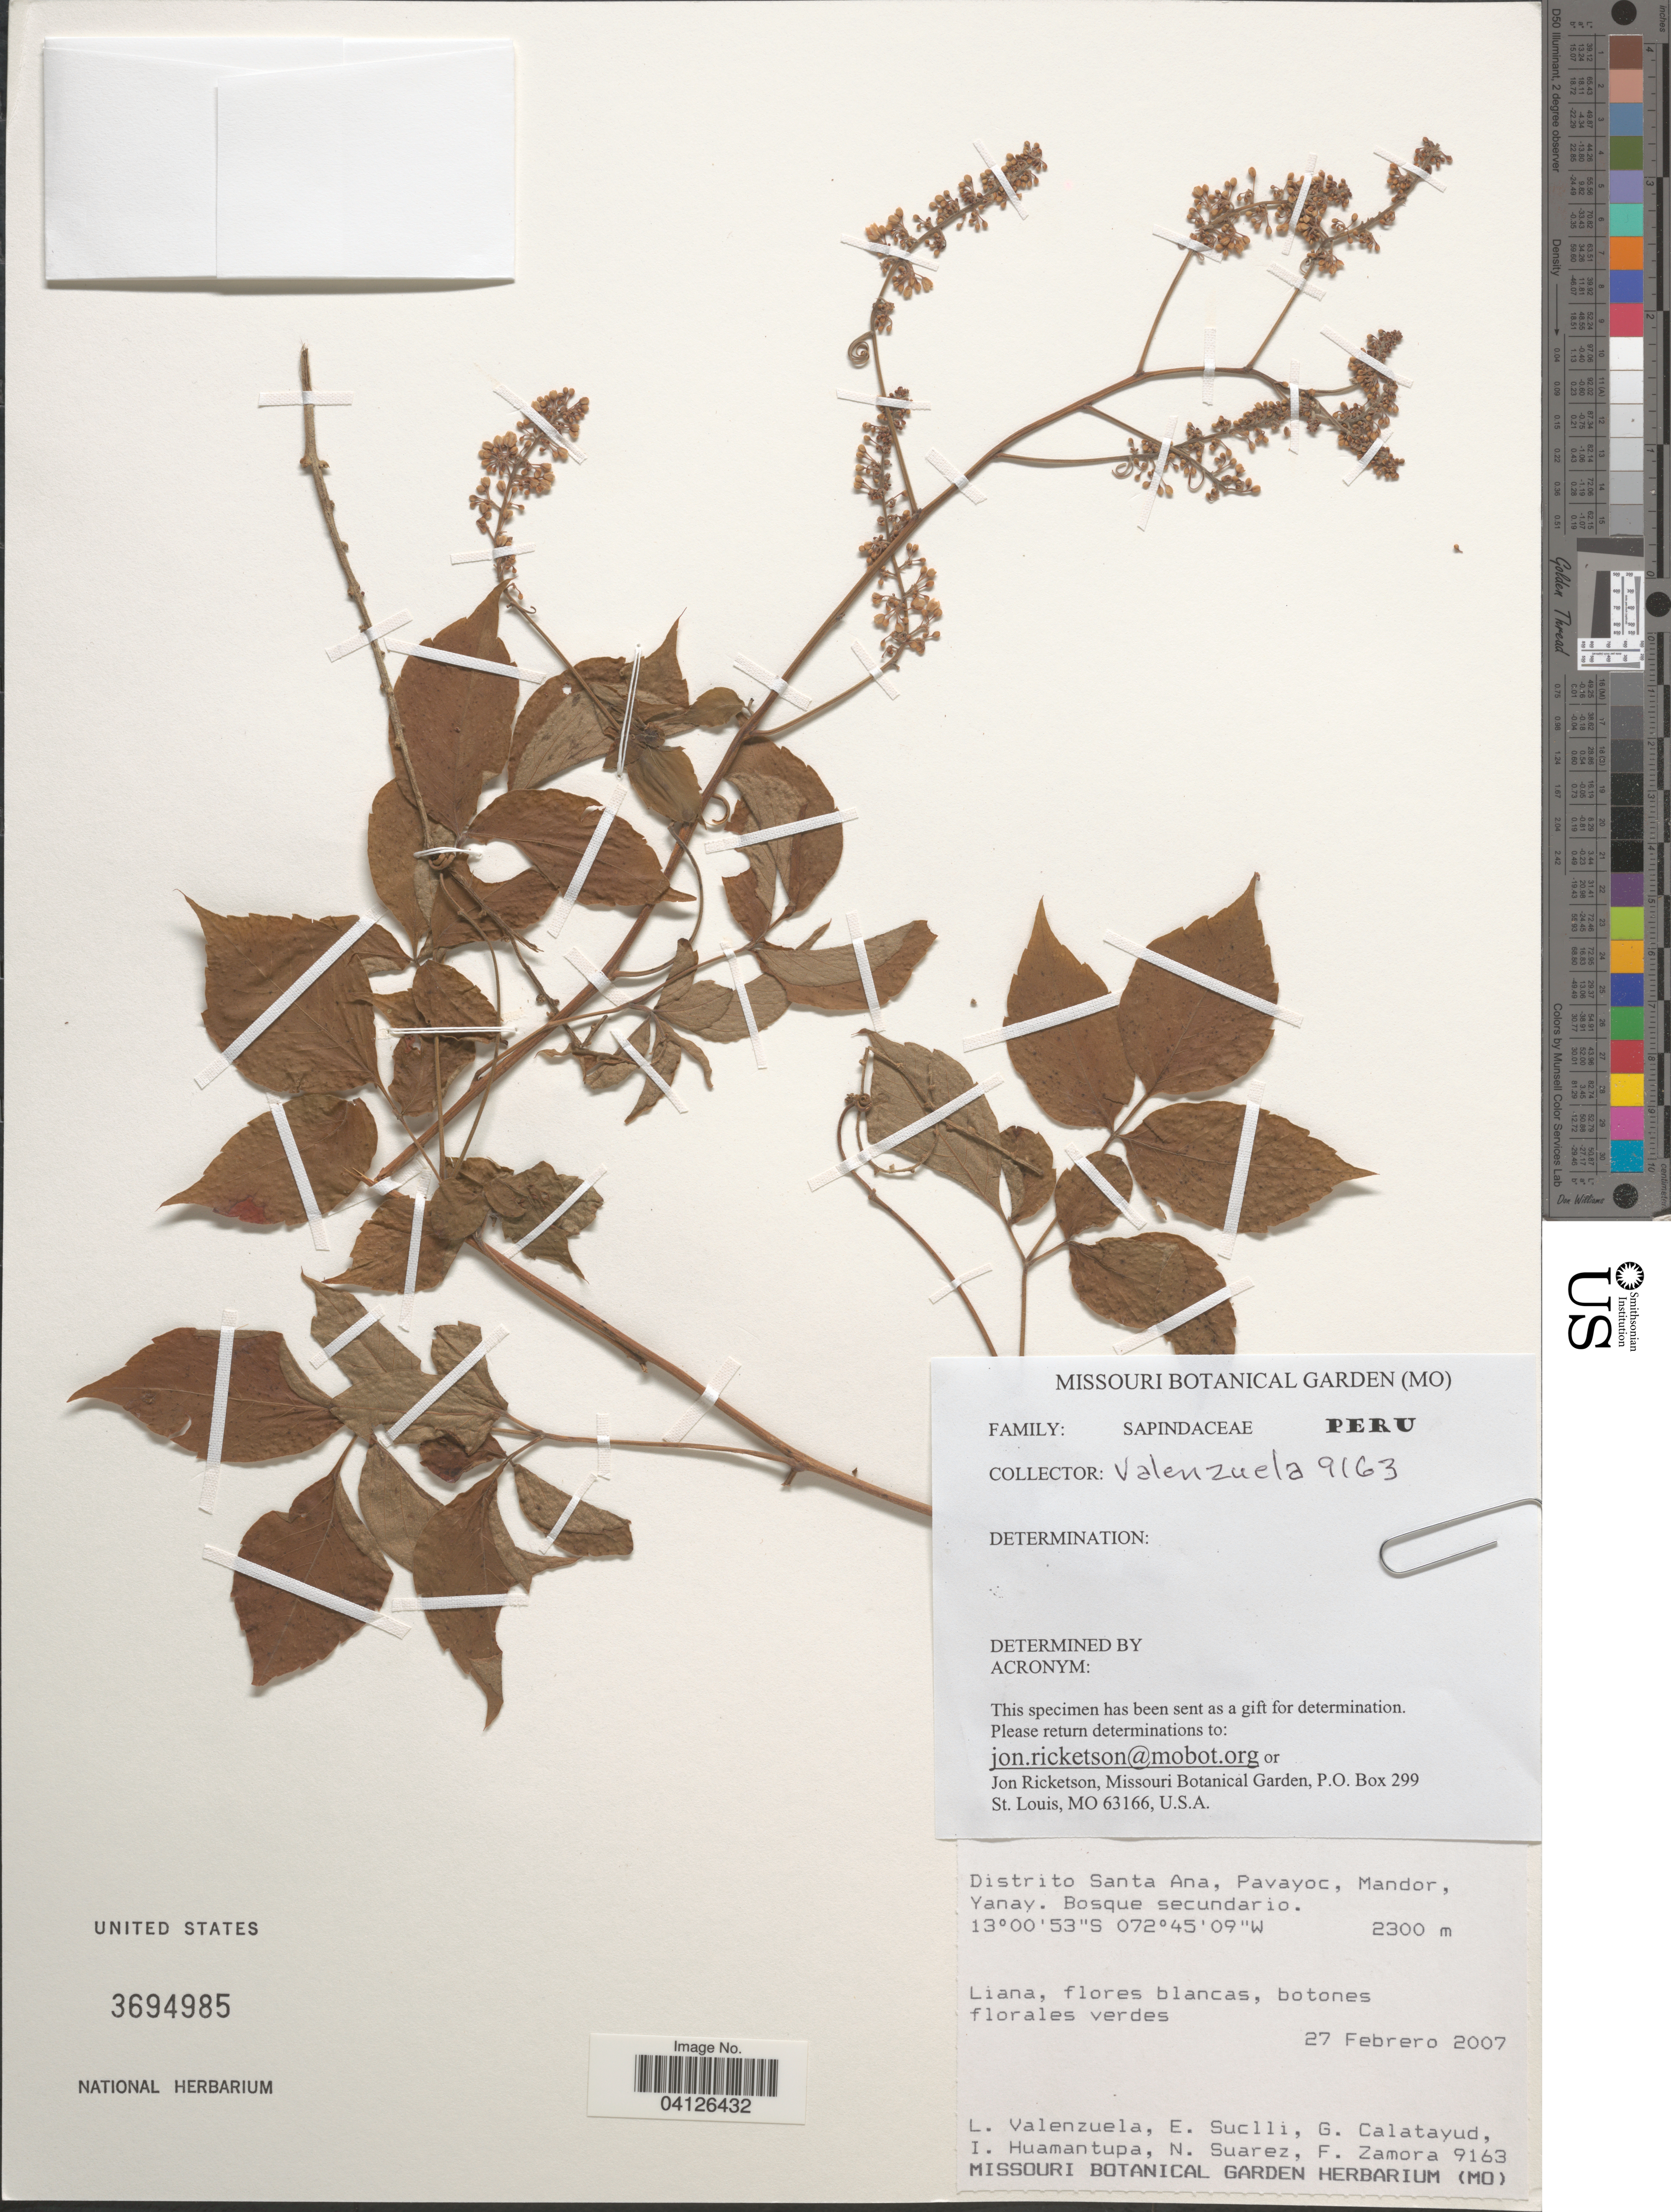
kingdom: Plantae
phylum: Tracheophyta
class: Magnoliopsida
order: Sapindales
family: Sapindaceae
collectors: L. Valenzuela, E. Suclli, G. Calatayud, I. Huamantupa & et al.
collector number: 9163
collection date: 2007-02-27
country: Peru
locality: Distrito Santa Ana, Mandor, Yanay.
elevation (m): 2300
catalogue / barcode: US 3694985